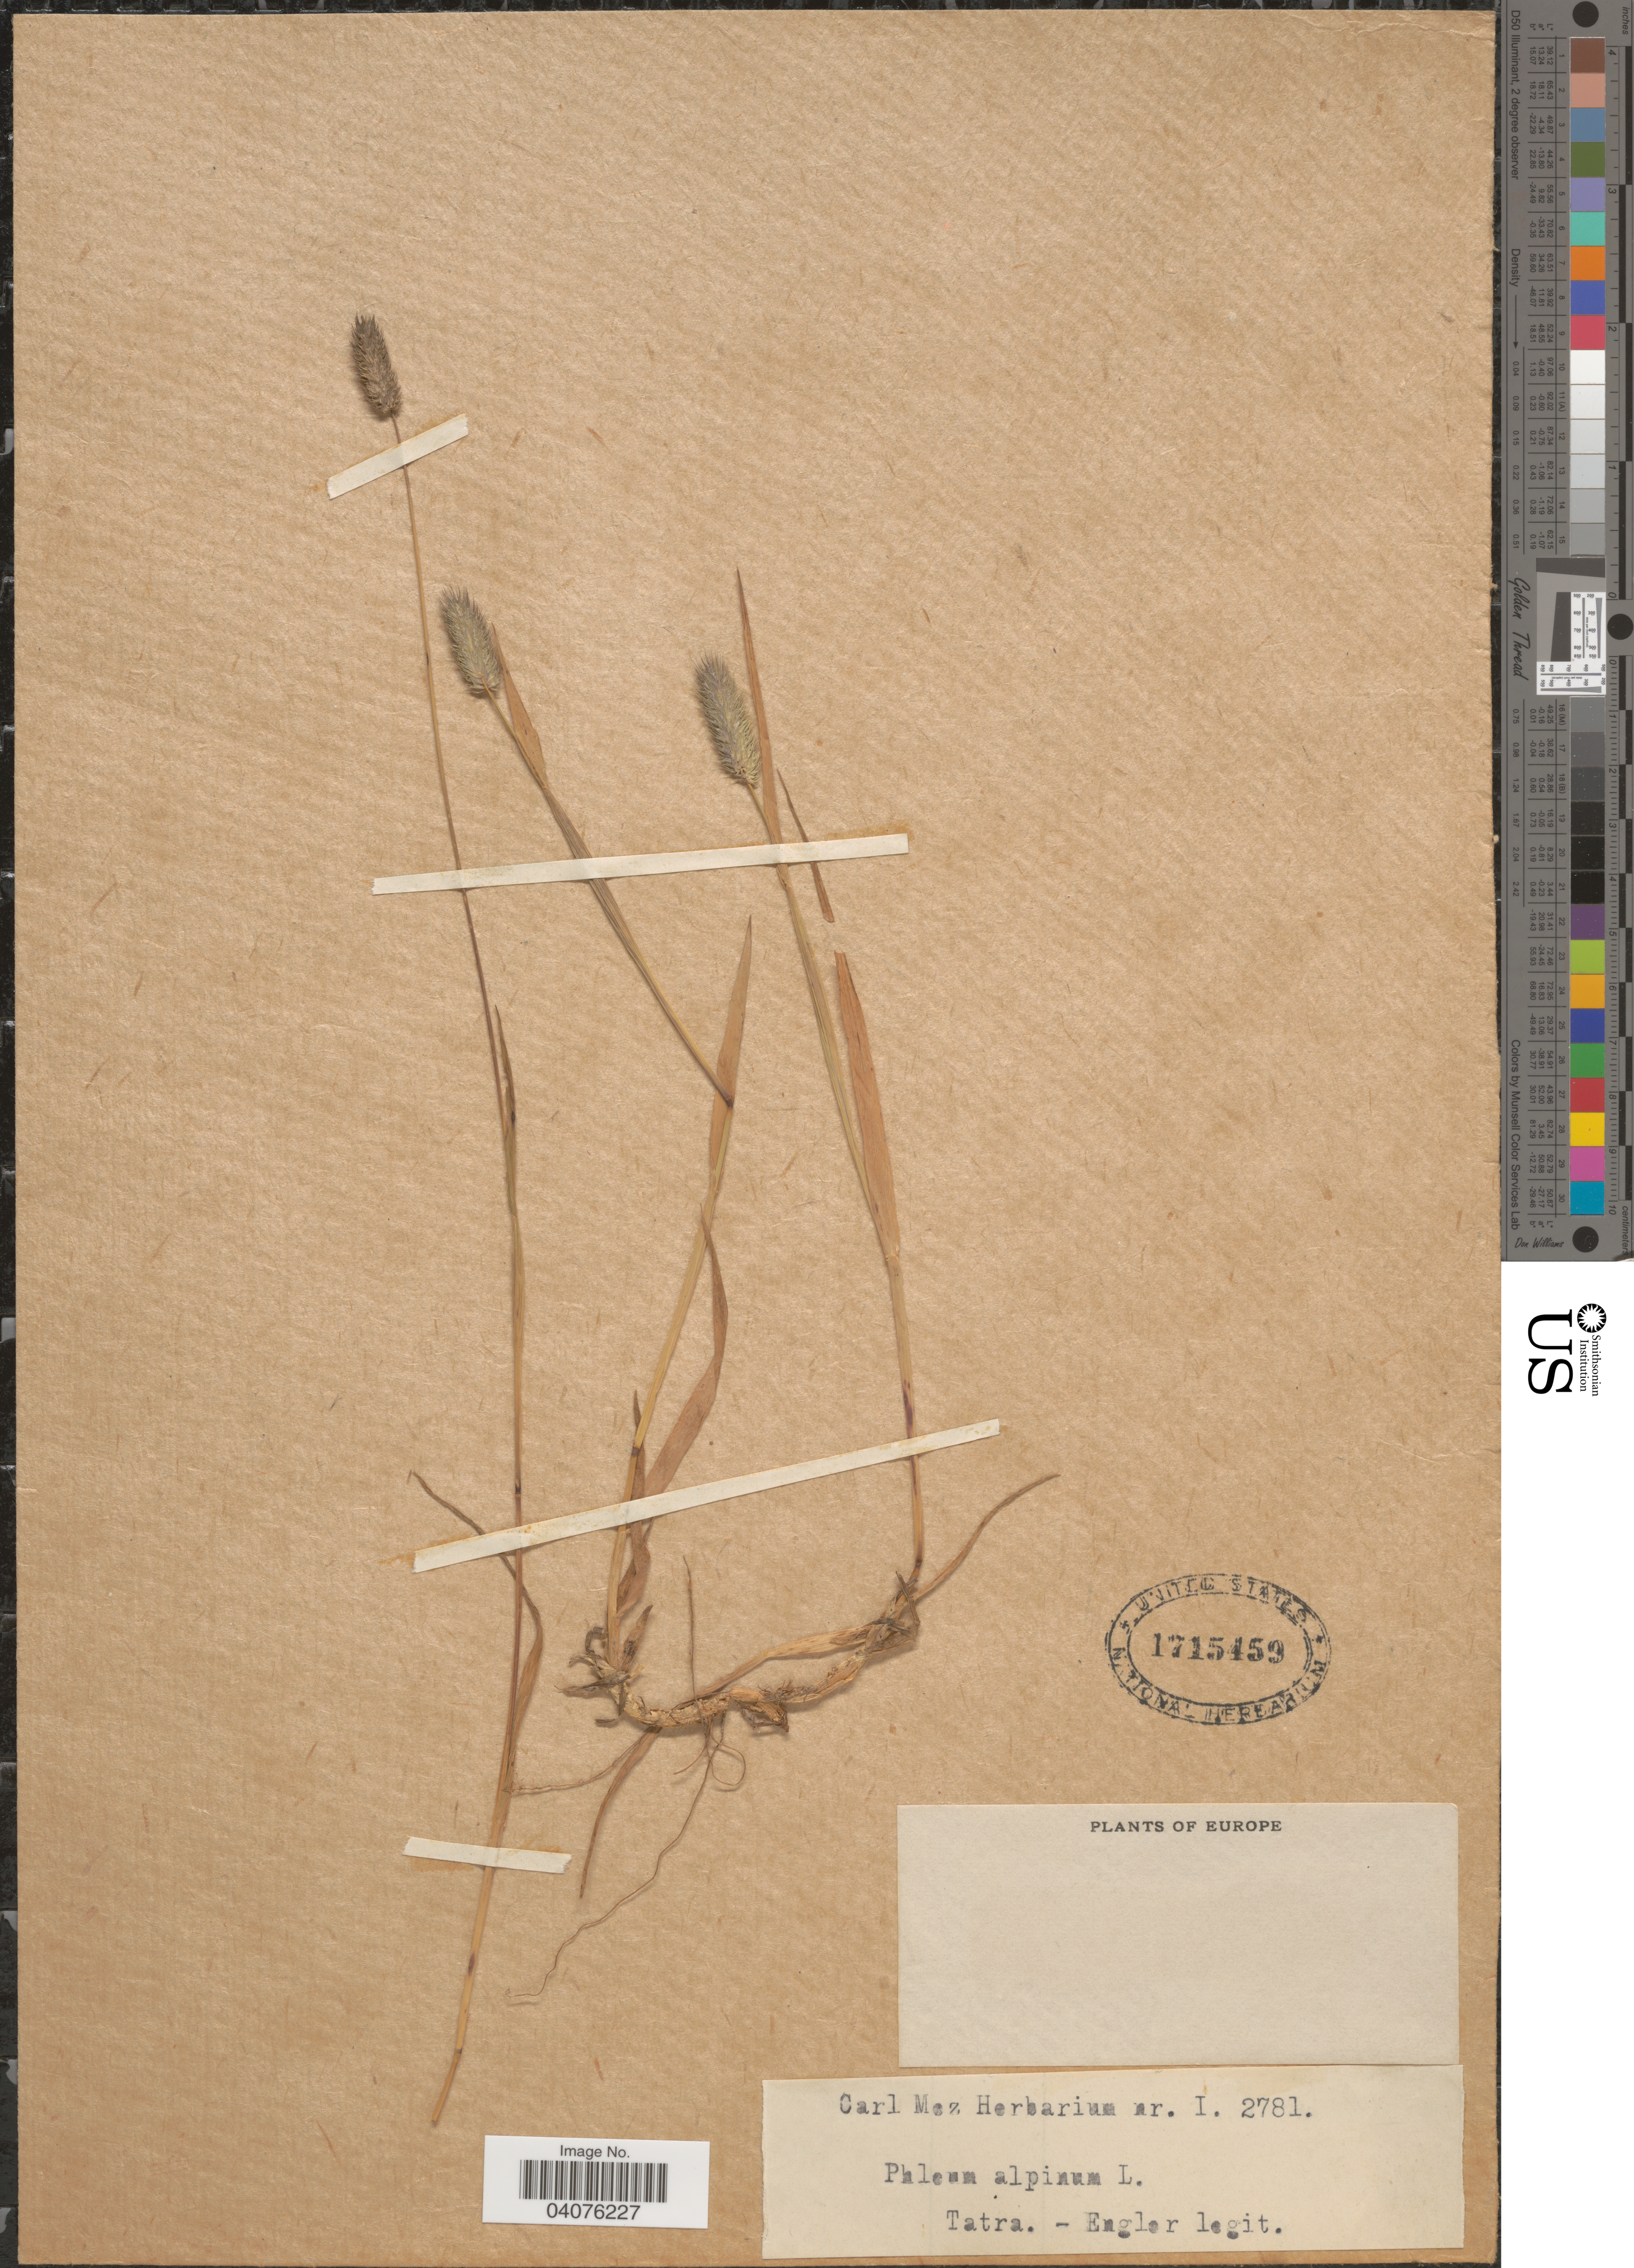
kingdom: Plantae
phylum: Tracheophyta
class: Liliopsida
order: Poales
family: Poaceae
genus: Phleum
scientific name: Phleum alpinum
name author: L.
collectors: Engler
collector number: I.2781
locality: Tatra.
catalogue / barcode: US 1715459